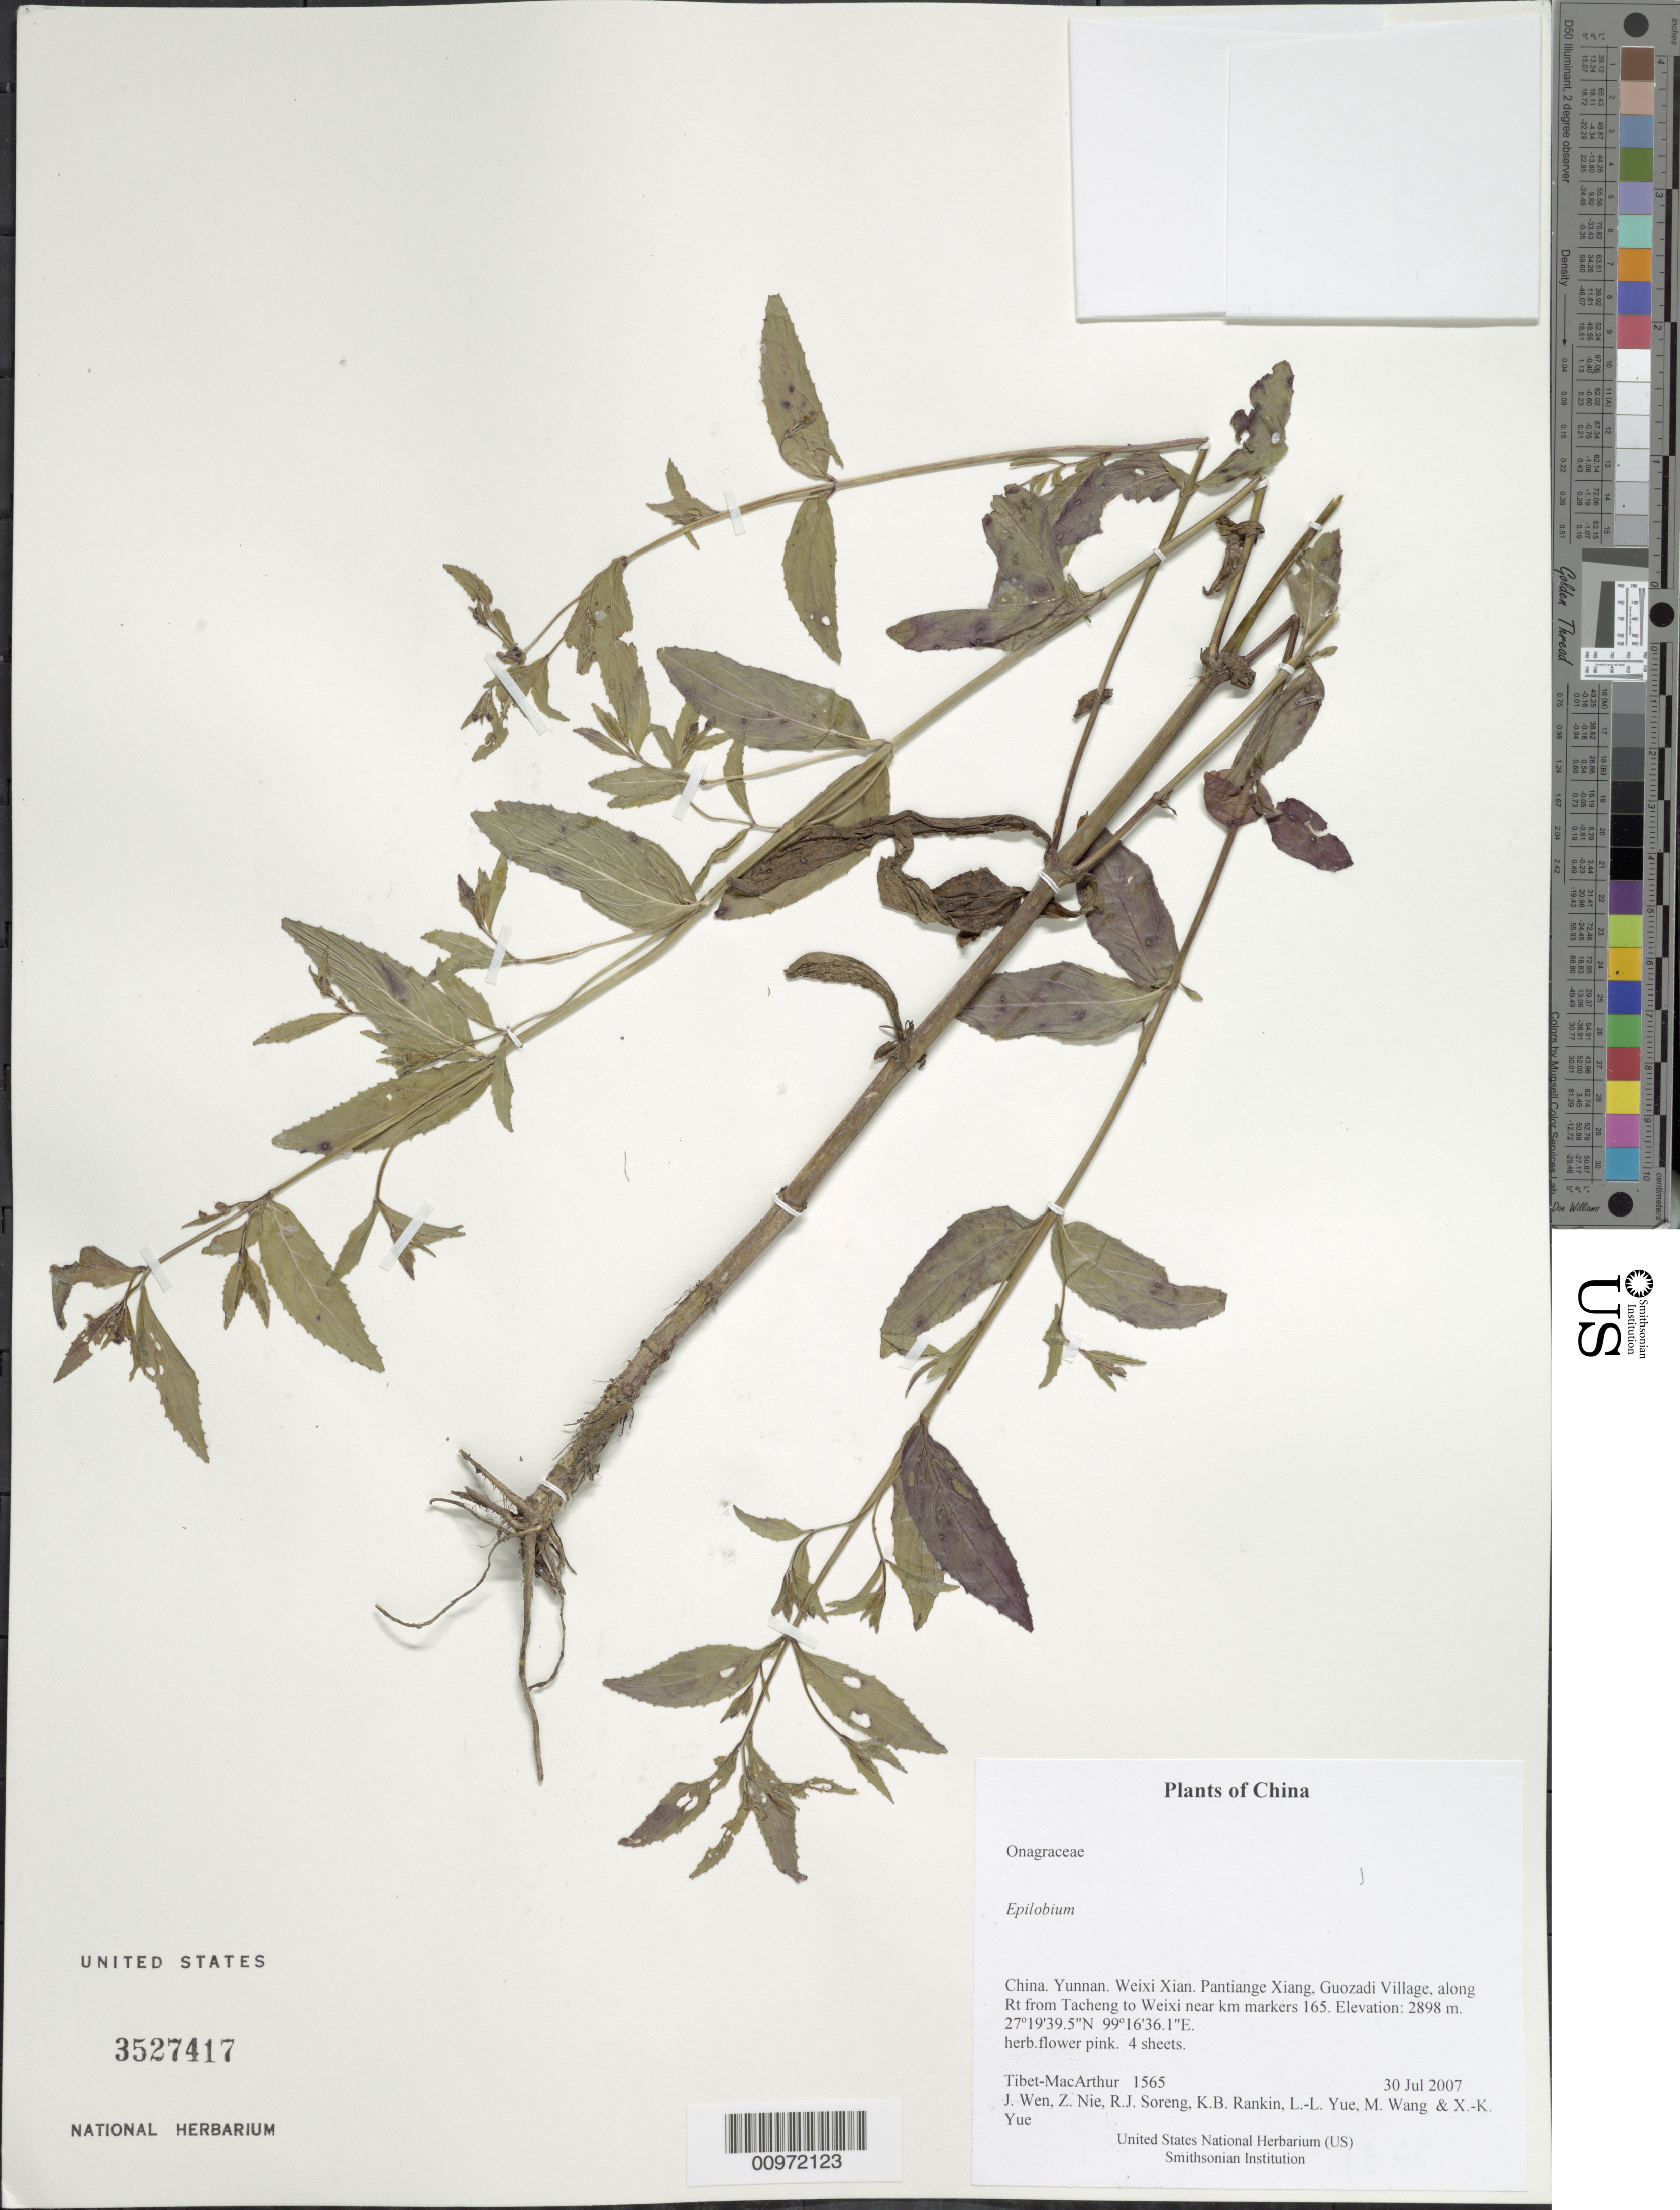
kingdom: Plantae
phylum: Tracheophyta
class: Magnoliopsida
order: Myrtales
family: Onagraceae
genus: Epilobium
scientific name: Epilobium sp.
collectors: Tibet-MacArthur, J. Wen, Z. Nie, R. J. Soreng, K. Rankin, L. Yue, M. Wang & X. Yue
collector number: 1565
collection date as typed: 30 Jul 2007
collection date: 2007-07-30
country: China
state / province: Yunnan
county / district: Weixi Xian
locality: Pantiange Xiang, Guozadi Village, along Rt from Tacheng to Weixi near km markers 165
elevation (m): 2898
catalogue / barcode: US 3527417